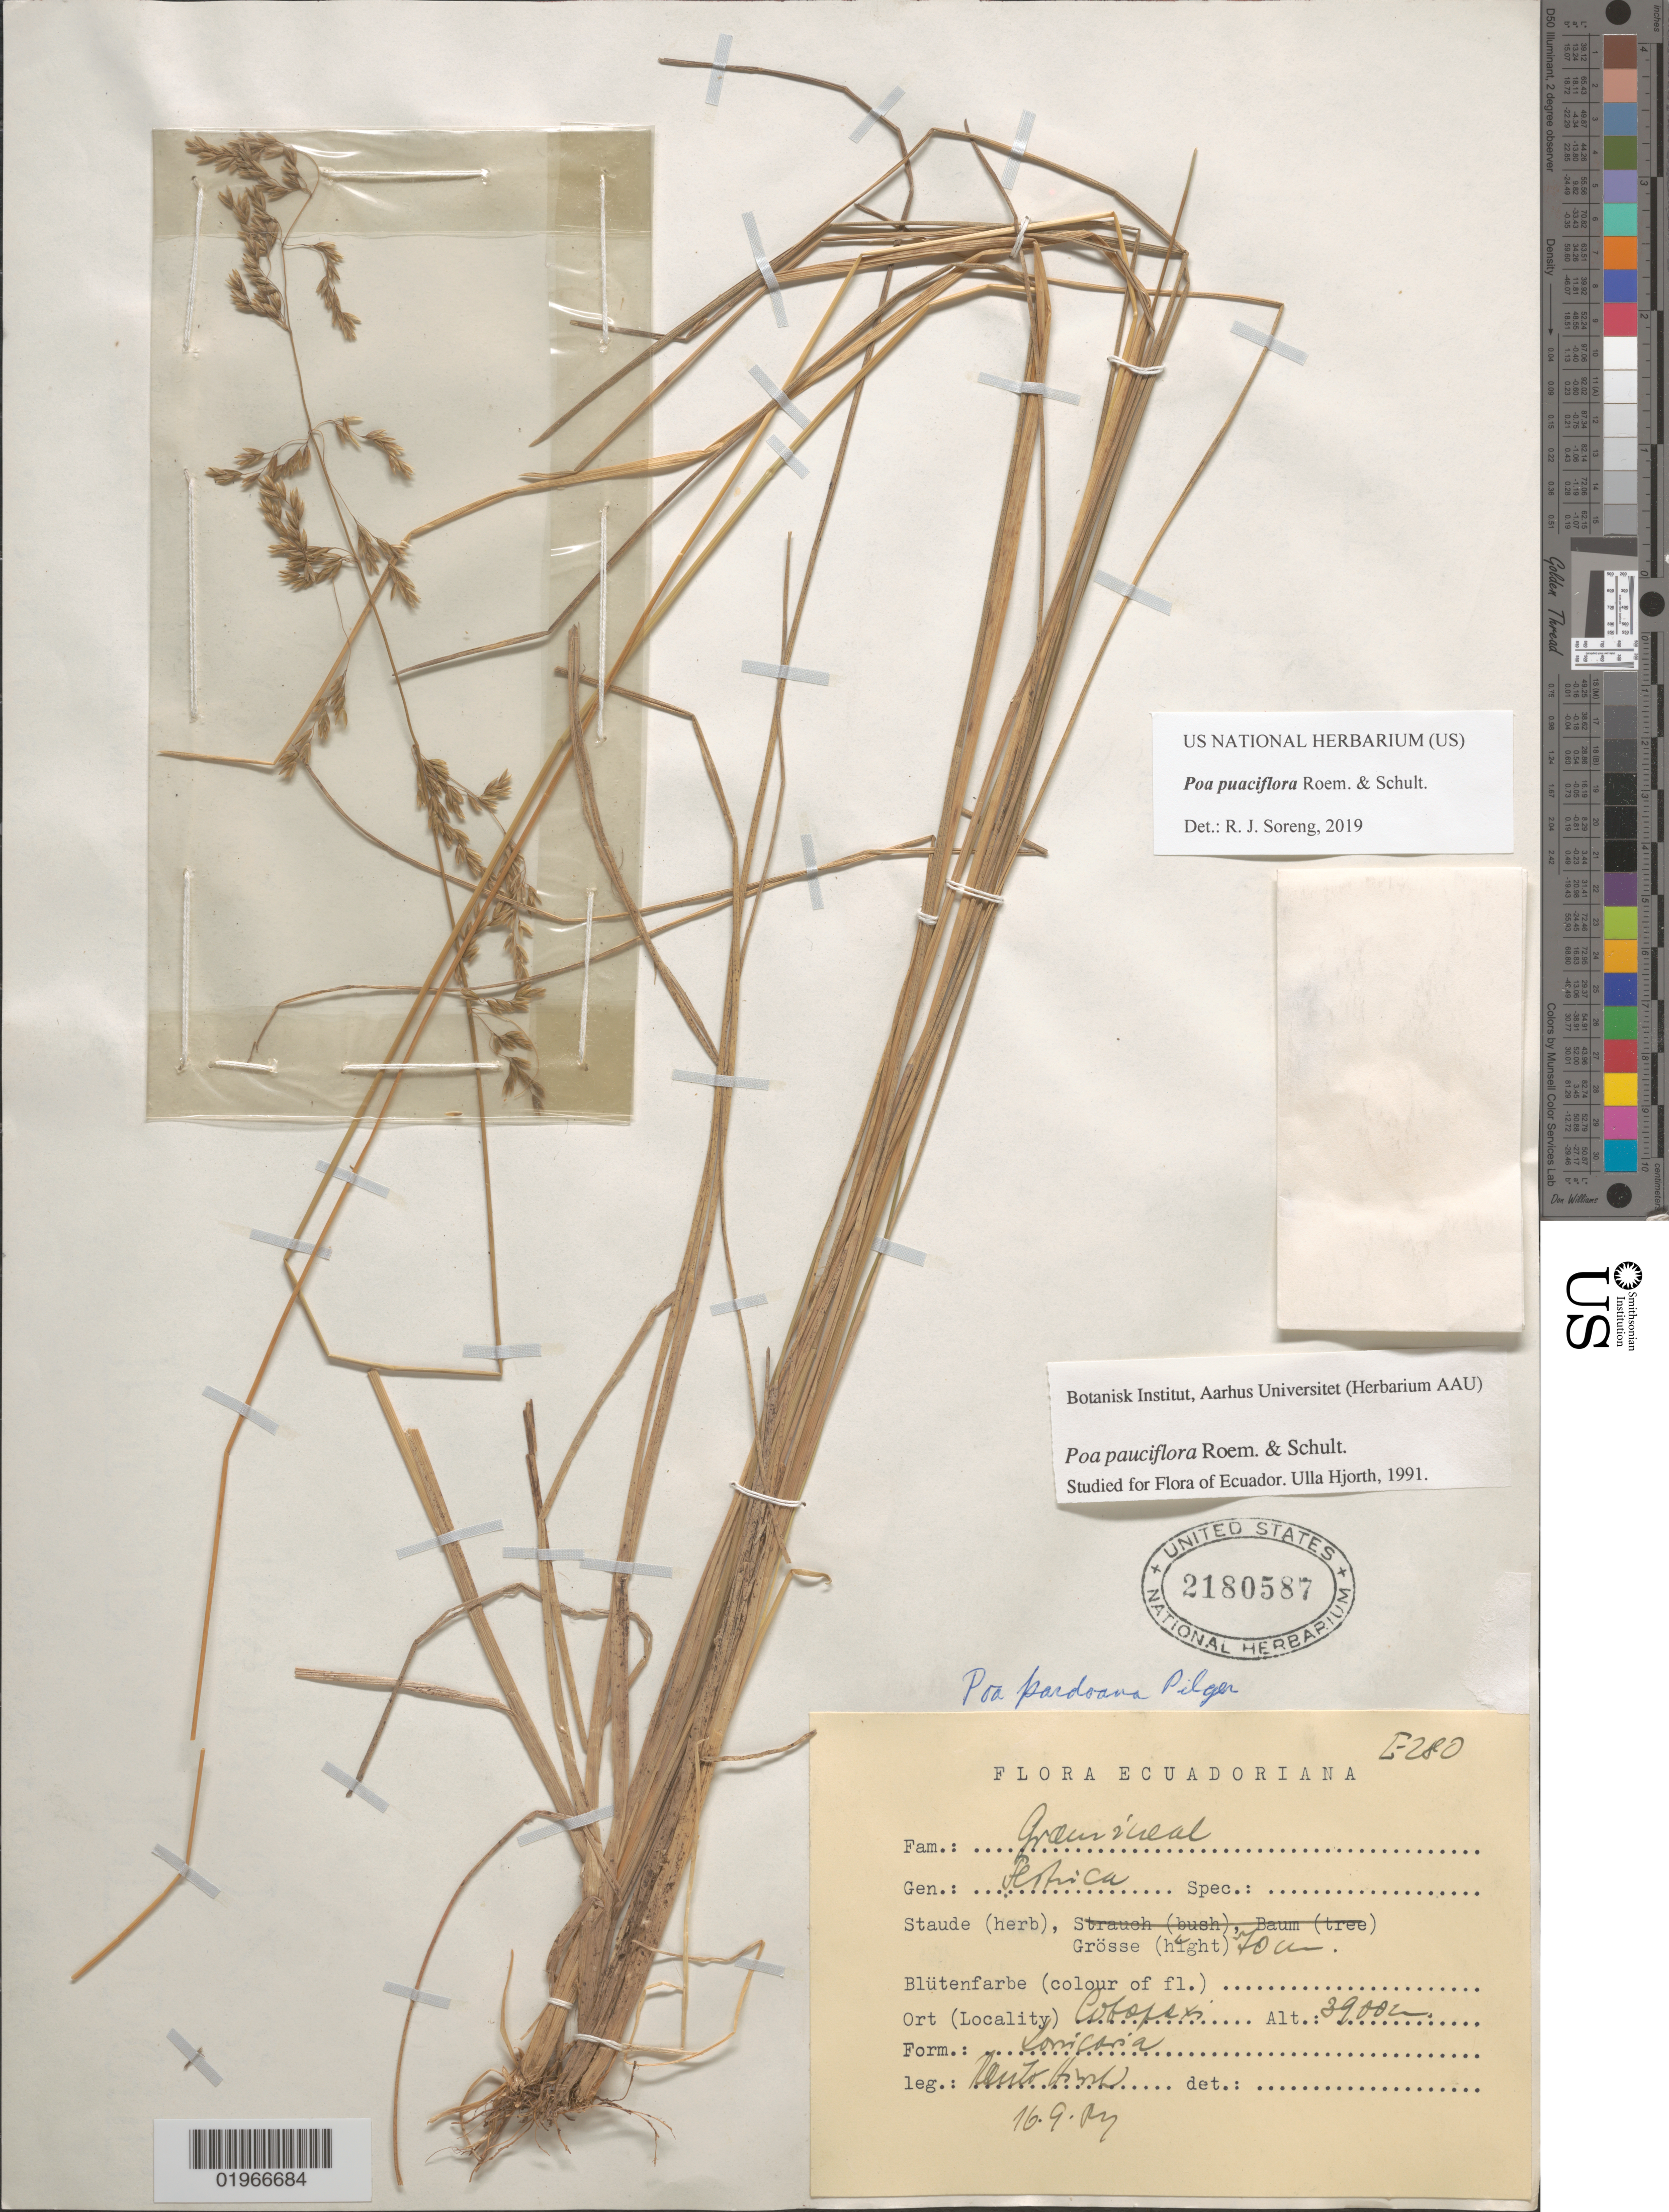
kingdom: Plantae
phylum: Tracheophyta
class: Liliopsida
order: Poales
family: Poaceae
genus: Poa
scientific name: Poa pauciflora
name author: Roem. & Schult.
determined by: Soreng, Robert J., Research Associate (BOT), Smithsonian Institution - National Museum of Natural History (UNITED STATES)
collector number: E280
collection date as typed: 16.9.94 ?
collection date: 1994-09-16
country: Ecuador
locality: Cotopaxi.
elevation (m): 3900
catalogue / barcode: US 2180587